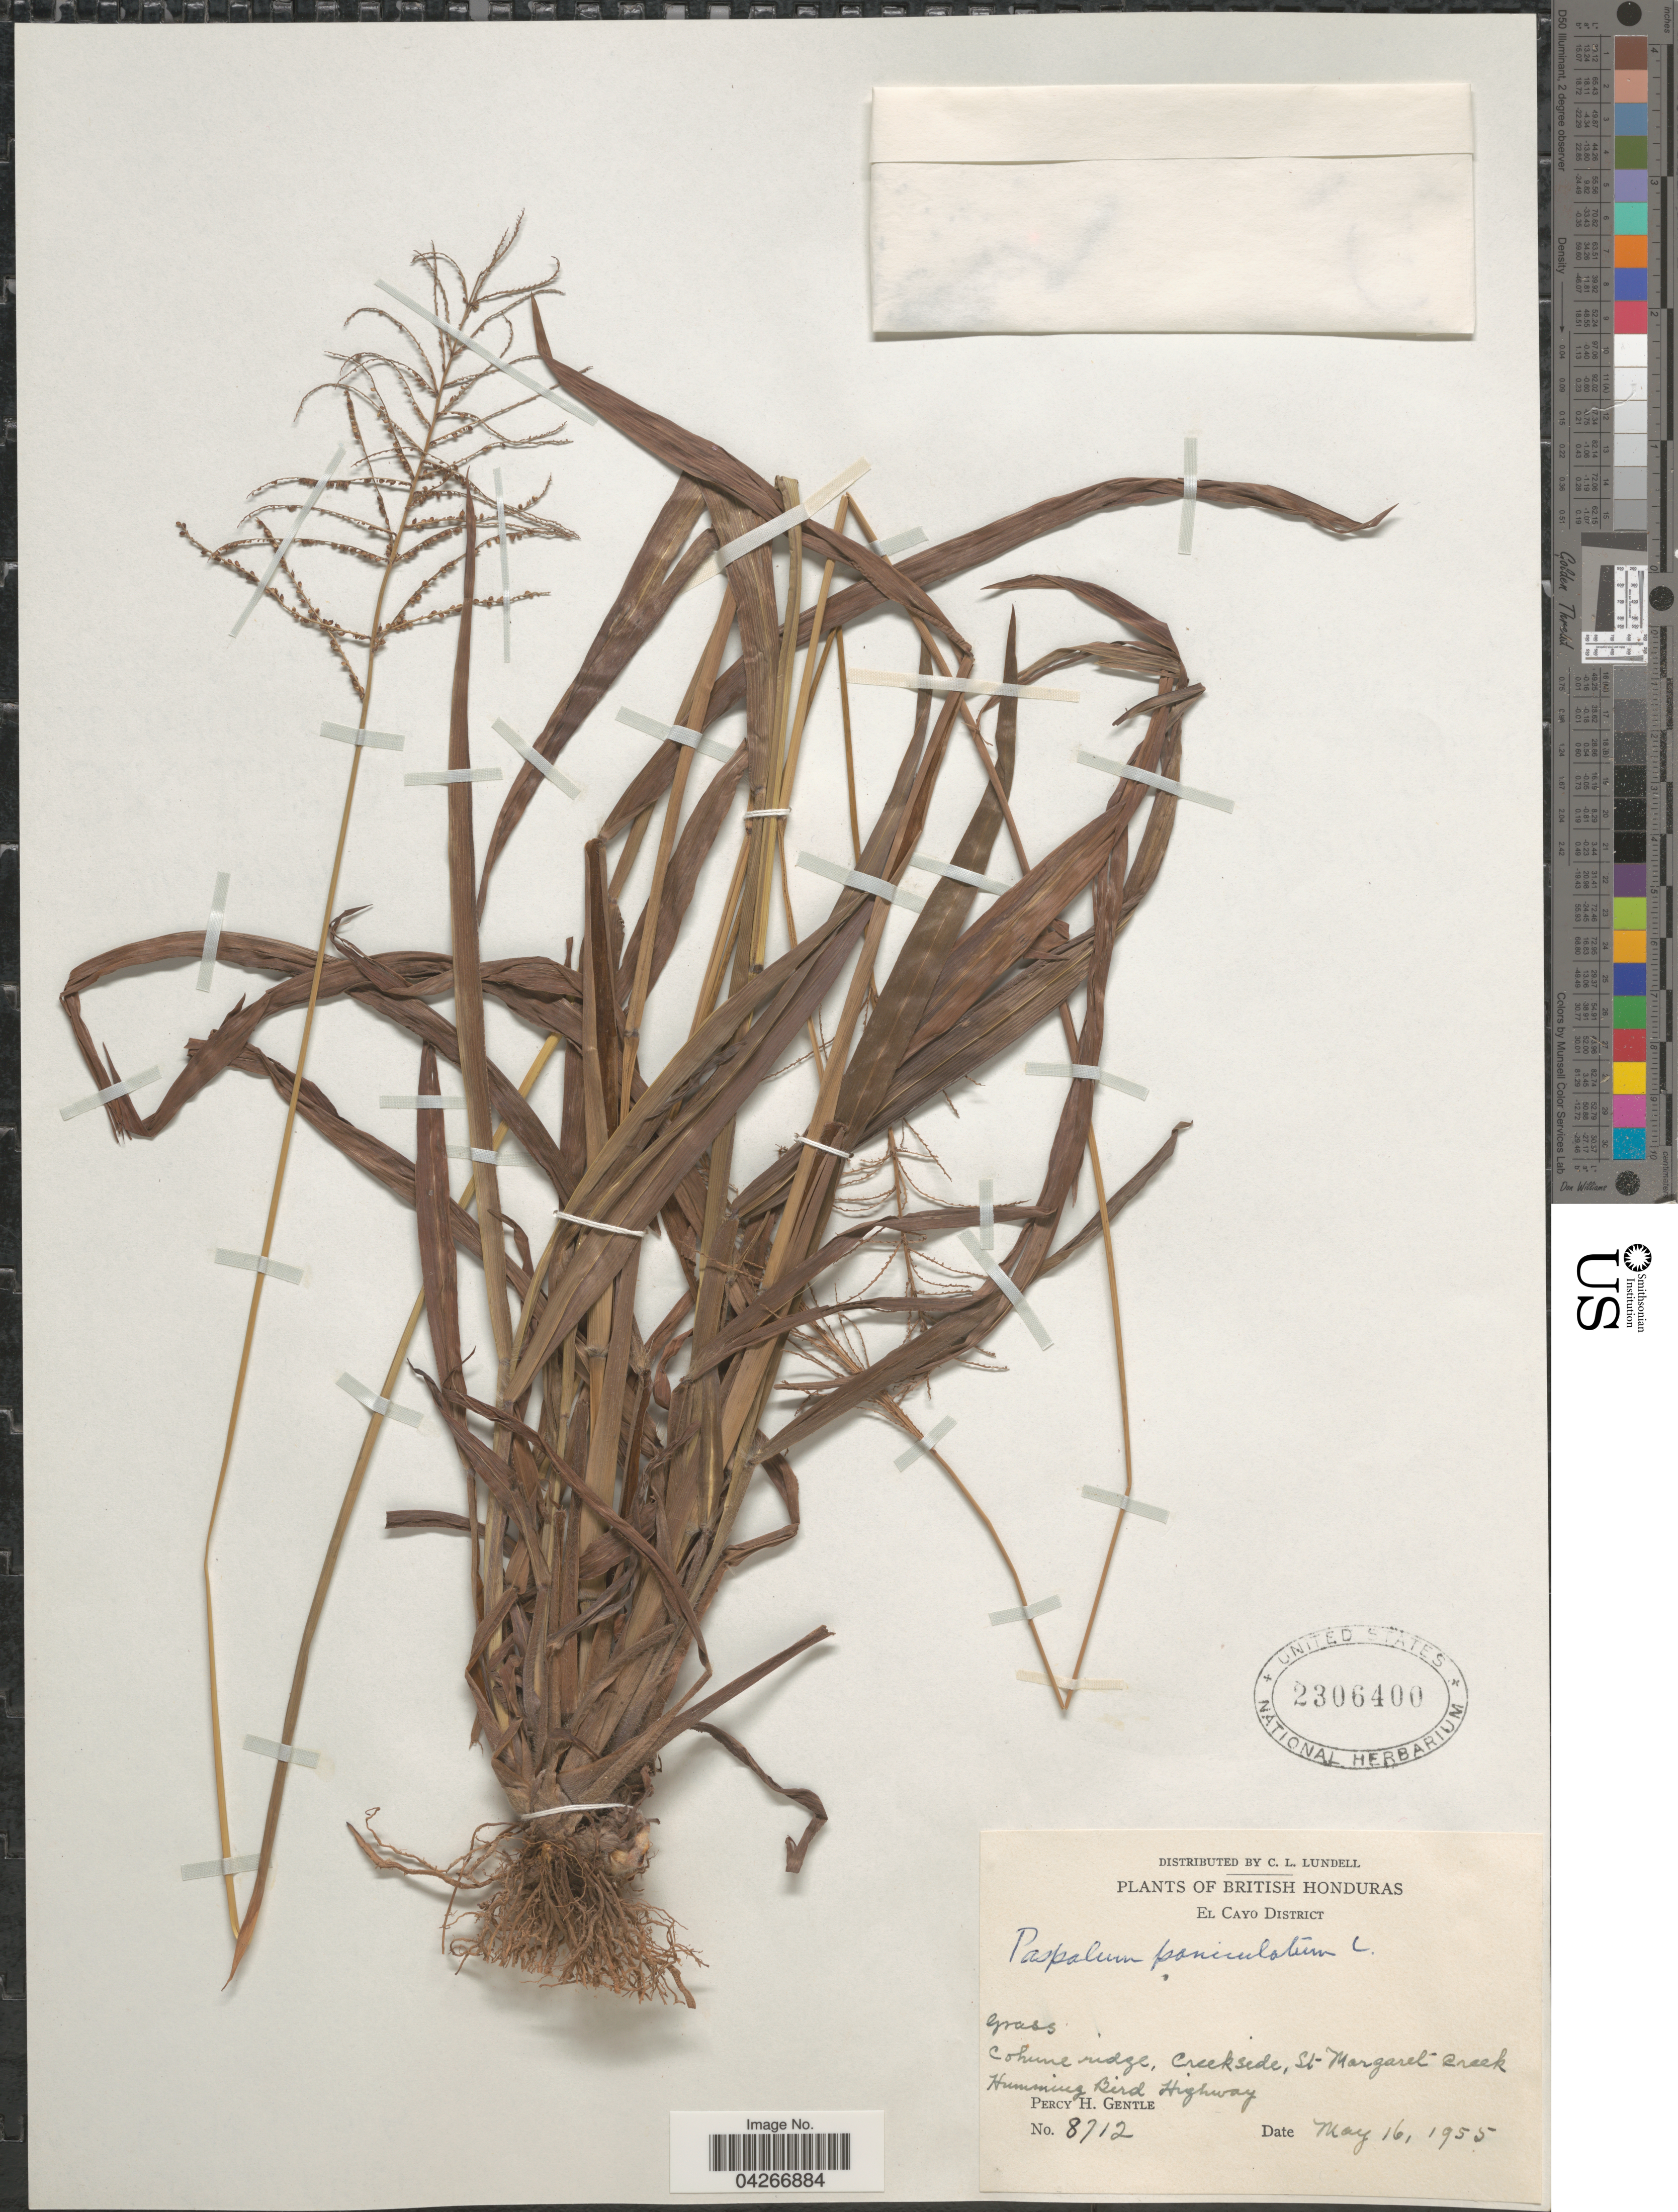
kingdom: Plantae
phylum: Tracheophyta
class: Liliopsida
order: Poales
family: Poaceae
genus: Paspalum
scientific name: Paspalum paniculatum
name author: L.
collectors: P. H. Gentle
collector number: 8712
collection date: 1955-05-16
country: Belize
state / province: Cayo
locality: British Honduras. El Cayo District. Cohune ridge, Creekside, St Margaret Creek. Humming Bird Highway.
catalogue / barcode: US 2306400